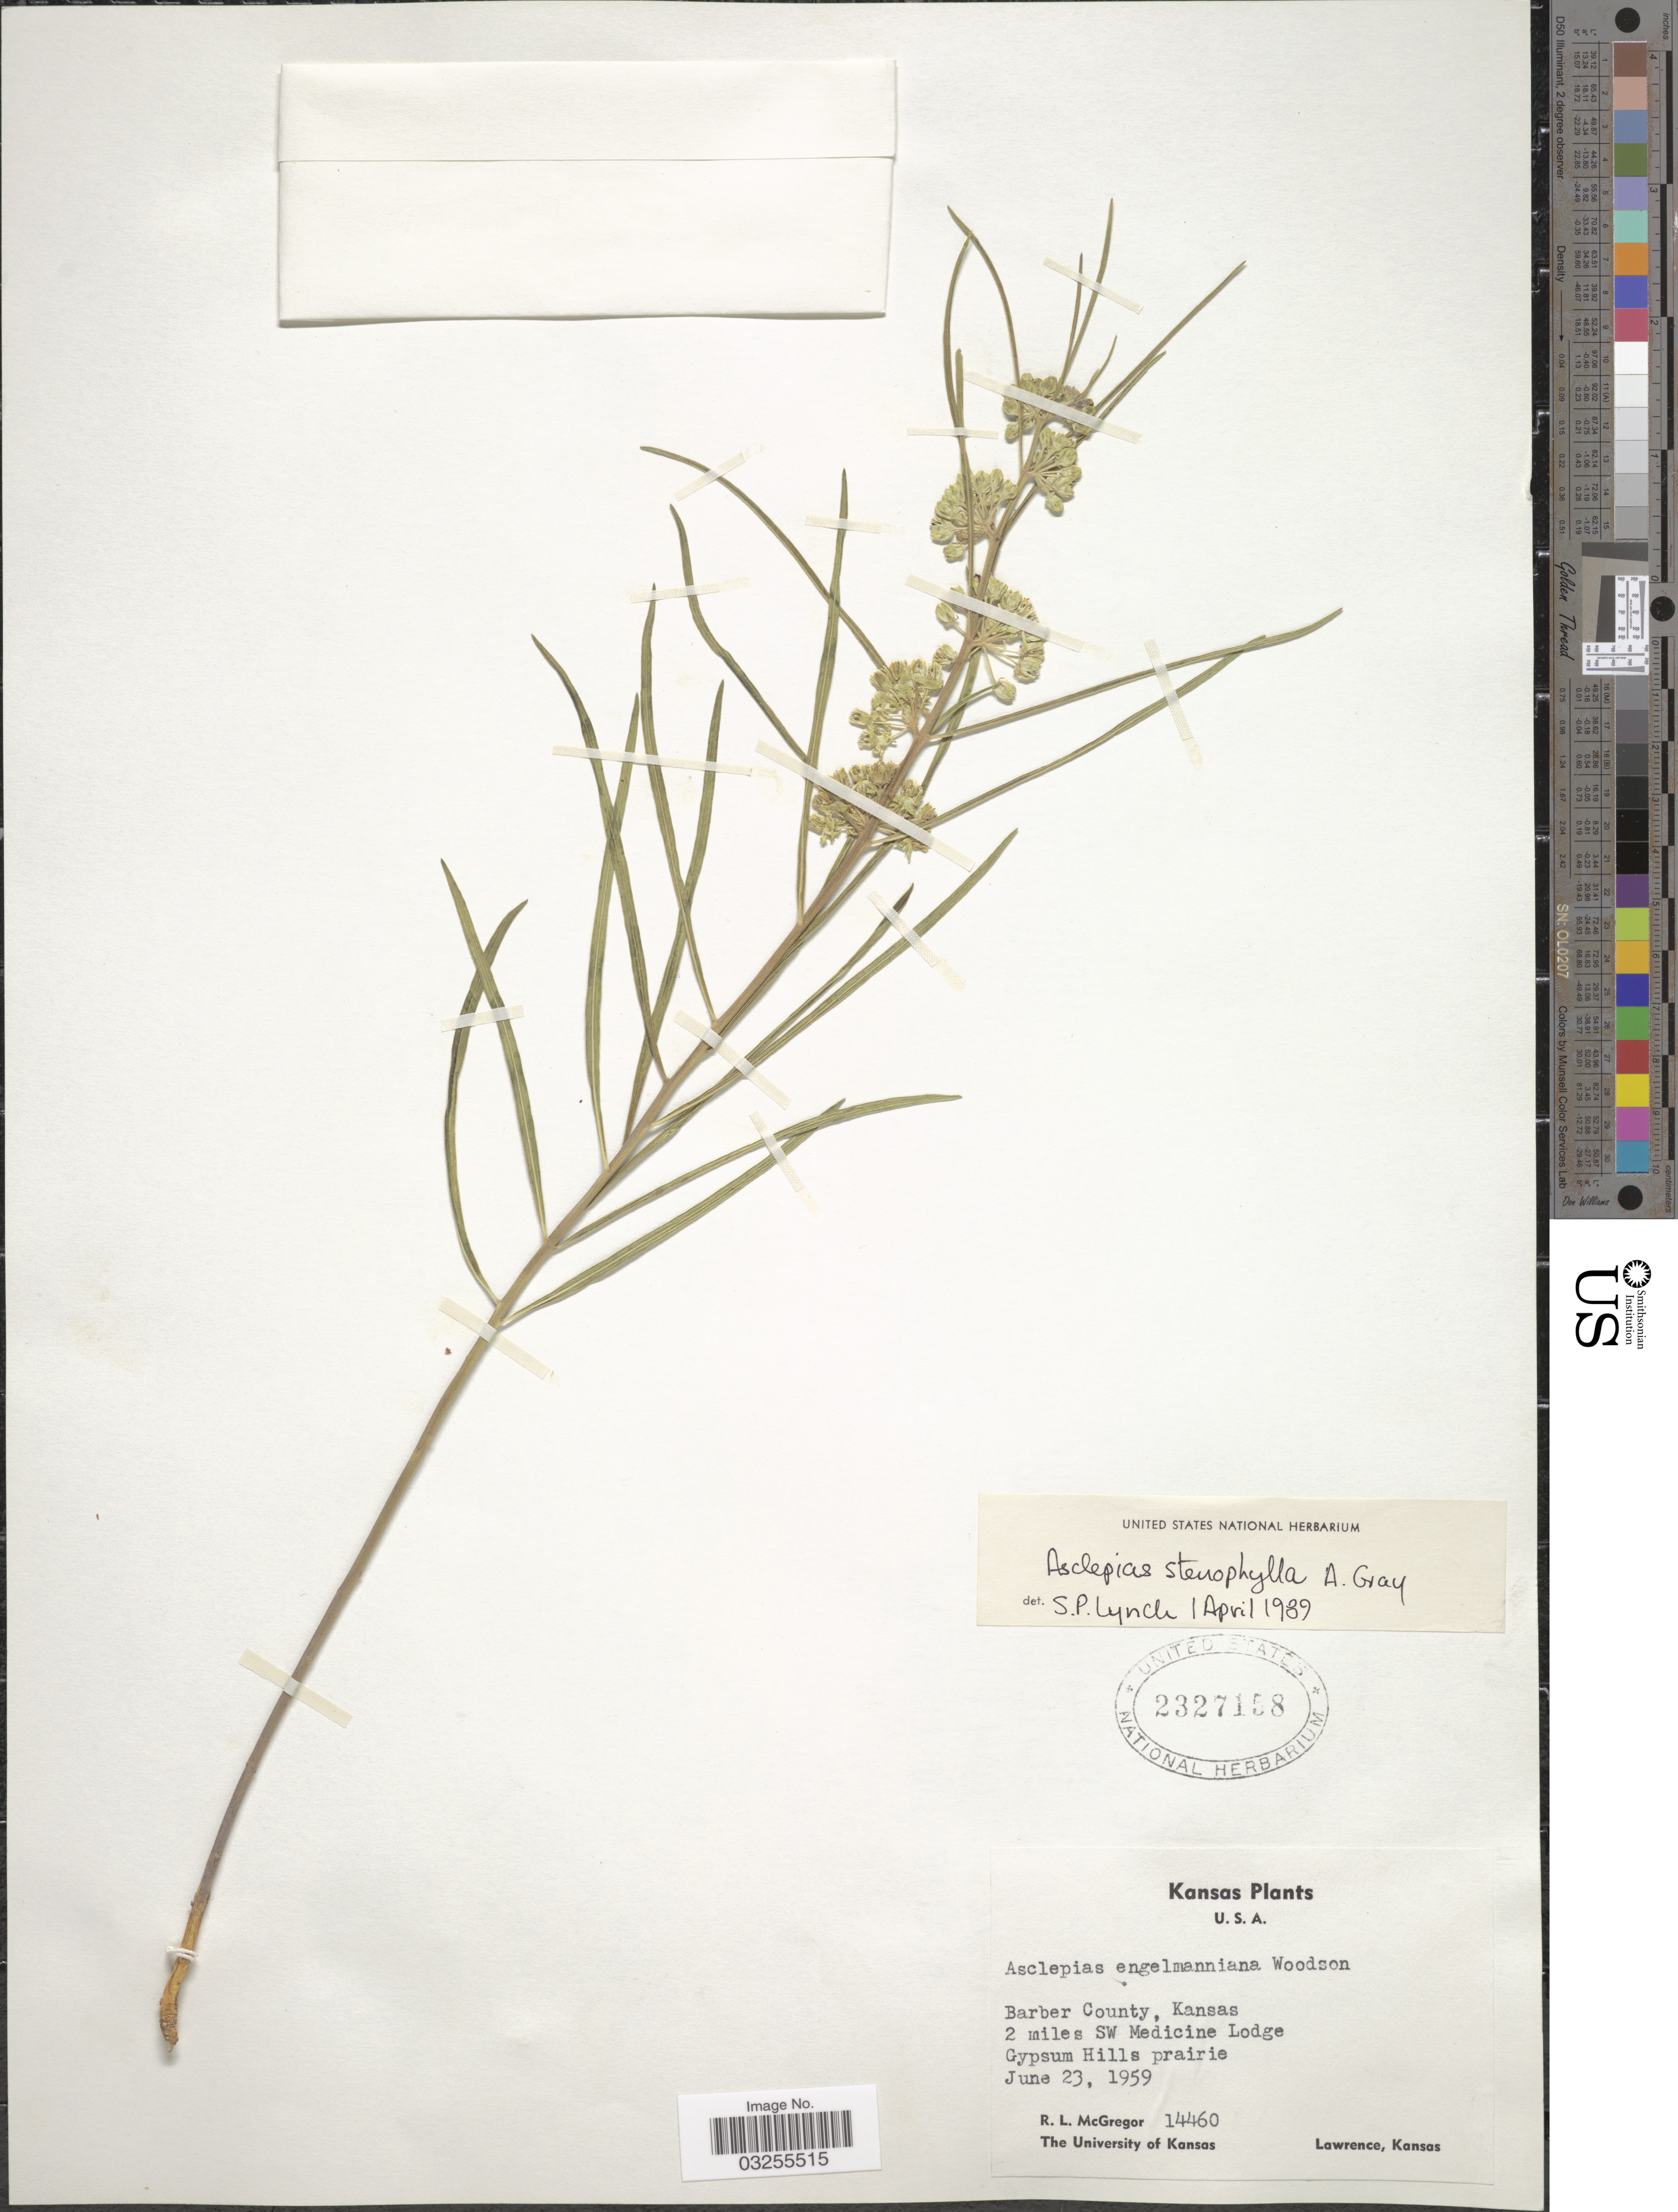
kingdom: Plantae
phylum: Tracheophyta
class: Magnoliopsida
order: Gentianales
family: Apocynaceae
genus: Asclepias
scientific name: Asclepias stenophylla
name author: A. Gray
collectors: R. McGregor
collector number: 14460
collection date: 1959-06-23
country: United States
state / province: Kansas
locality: Barber County, Kansas, 2 miles SW Medicine Lodge, Gypsum Hills prairie.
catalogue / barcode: US 2327158